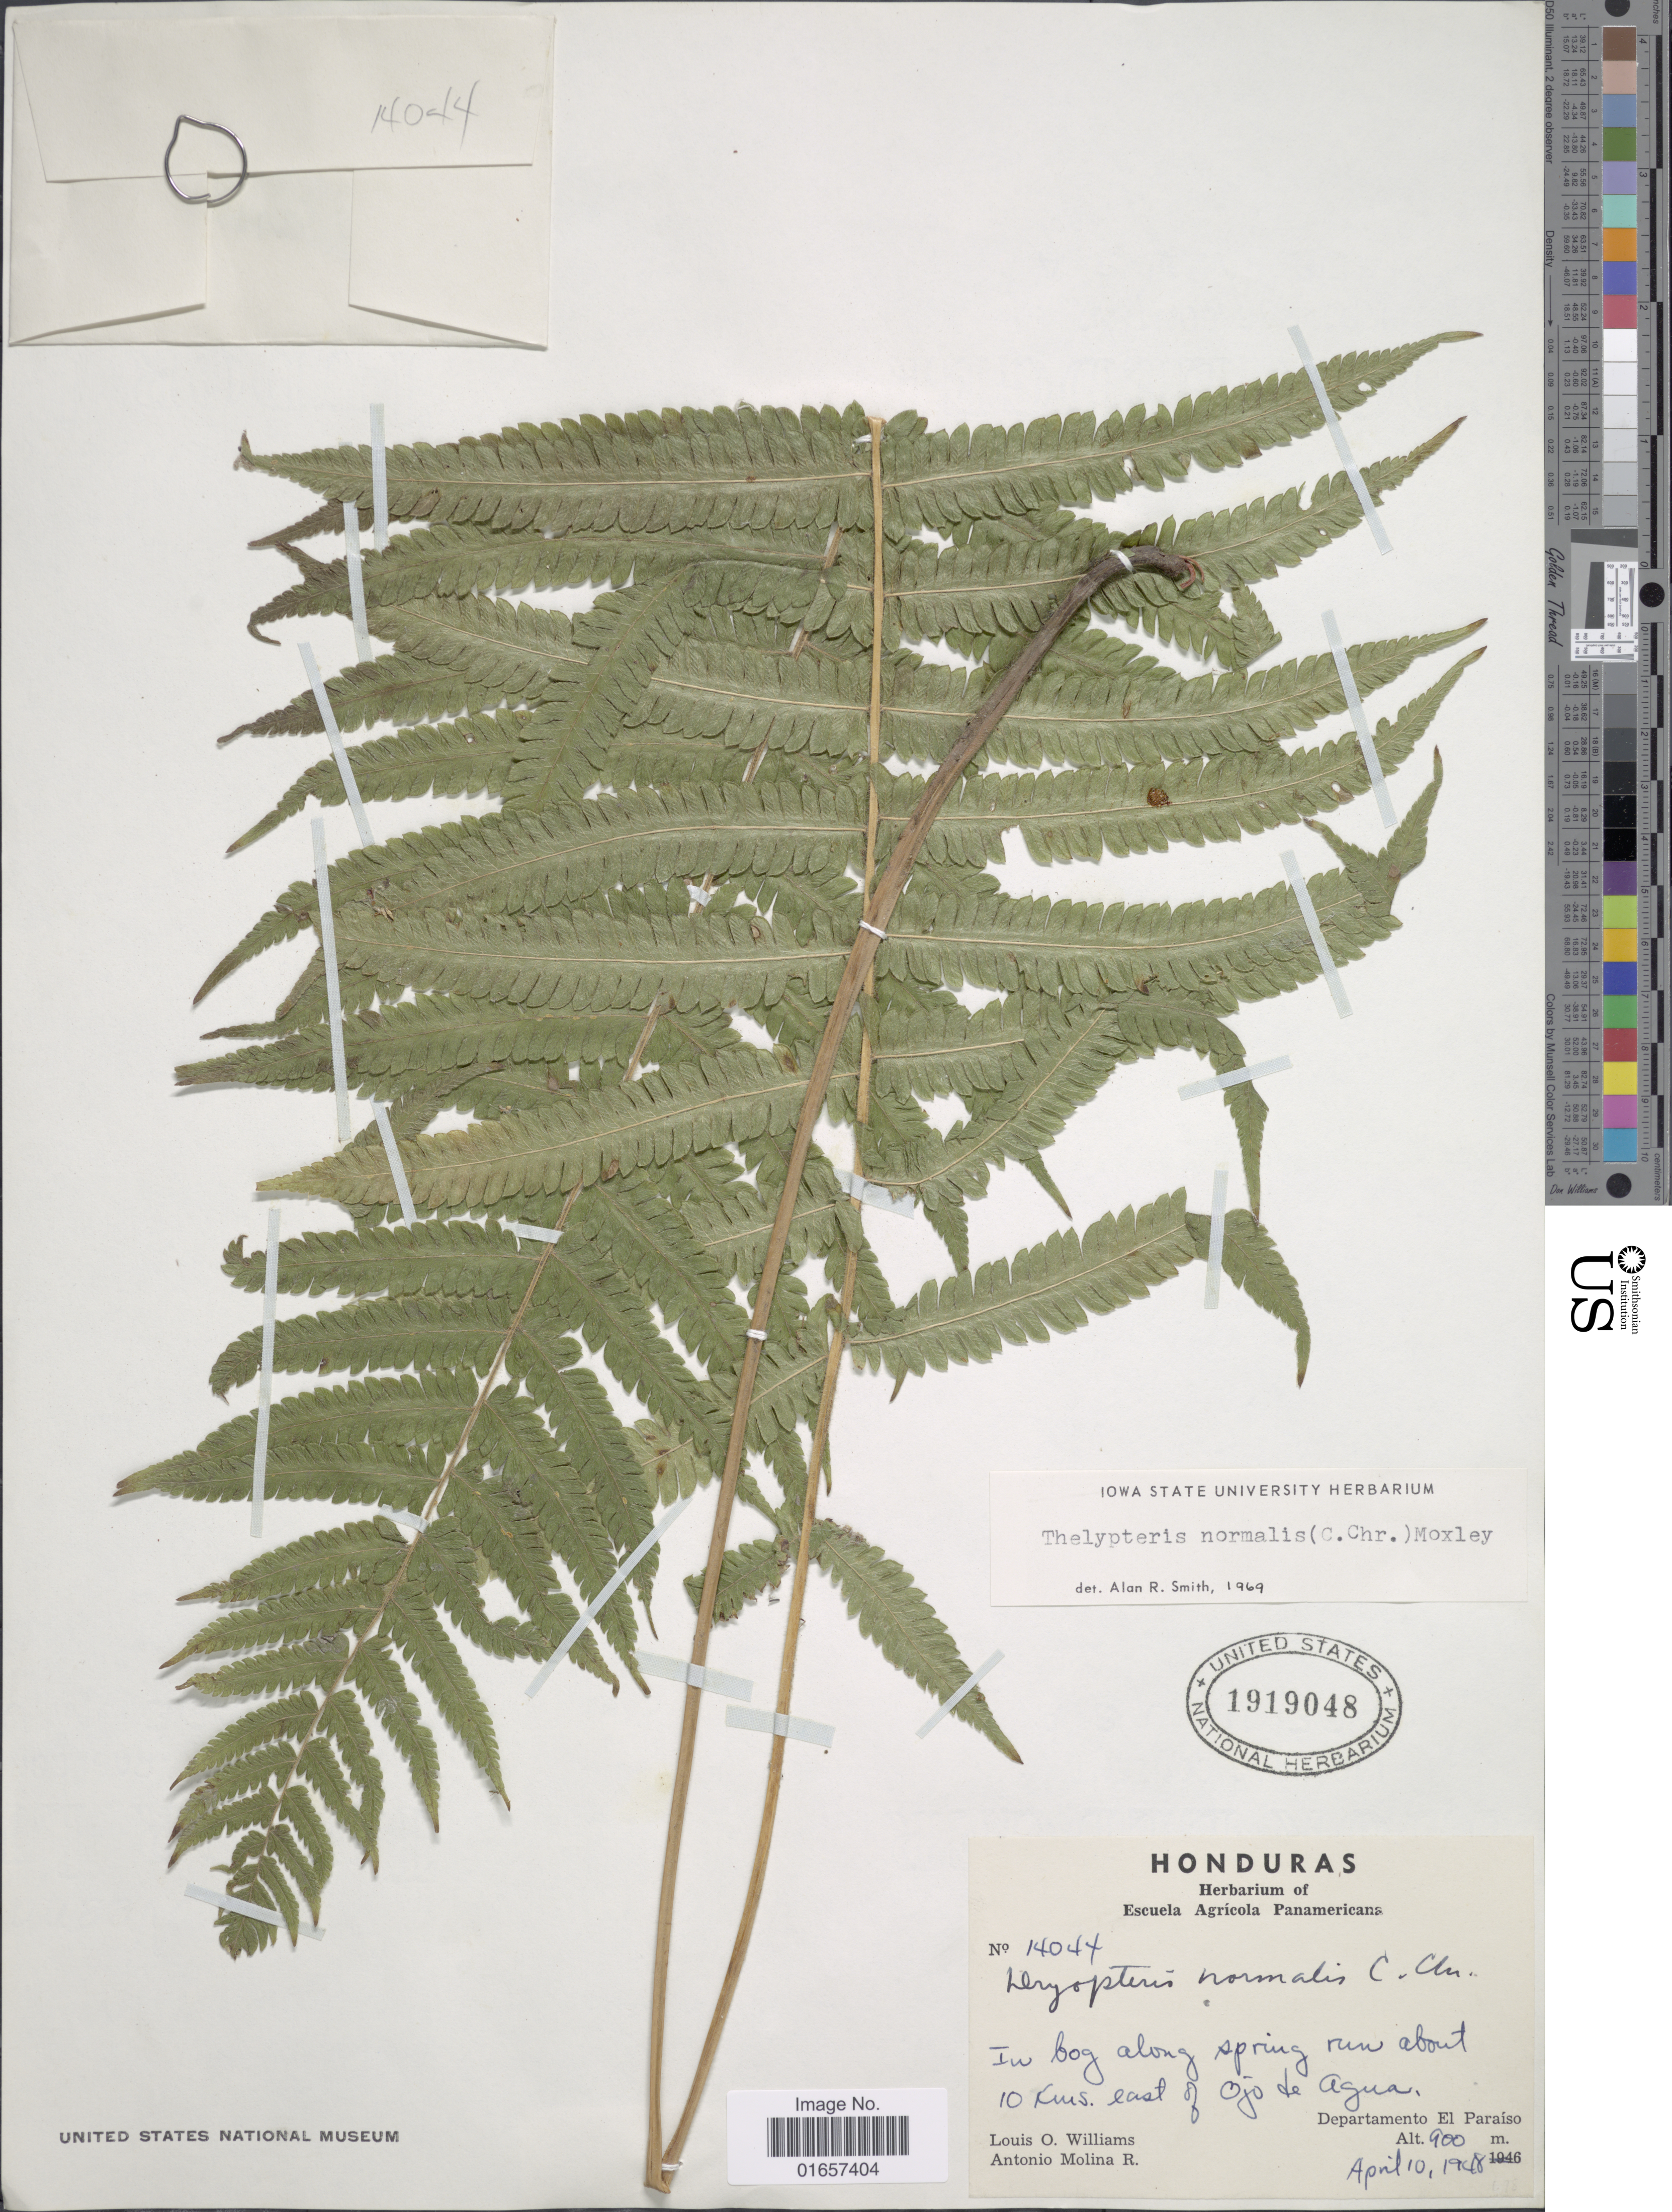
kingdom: Plantae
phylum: Tracheophyta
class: Polypodiopsida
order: Polypodiales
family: Thelypteridaceae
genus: Christella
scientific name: Christella kunthii comb. ined.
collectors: L. O. Williams & A. Molina R.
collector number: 14044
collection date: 1948-04-10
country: Honduras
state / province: El Paraíso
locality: Honduras, Iw bog along spring run about 10 KMs. east of Ojo de Agua, Department of El Paraíso.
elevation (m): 900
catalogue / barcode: US 1919048